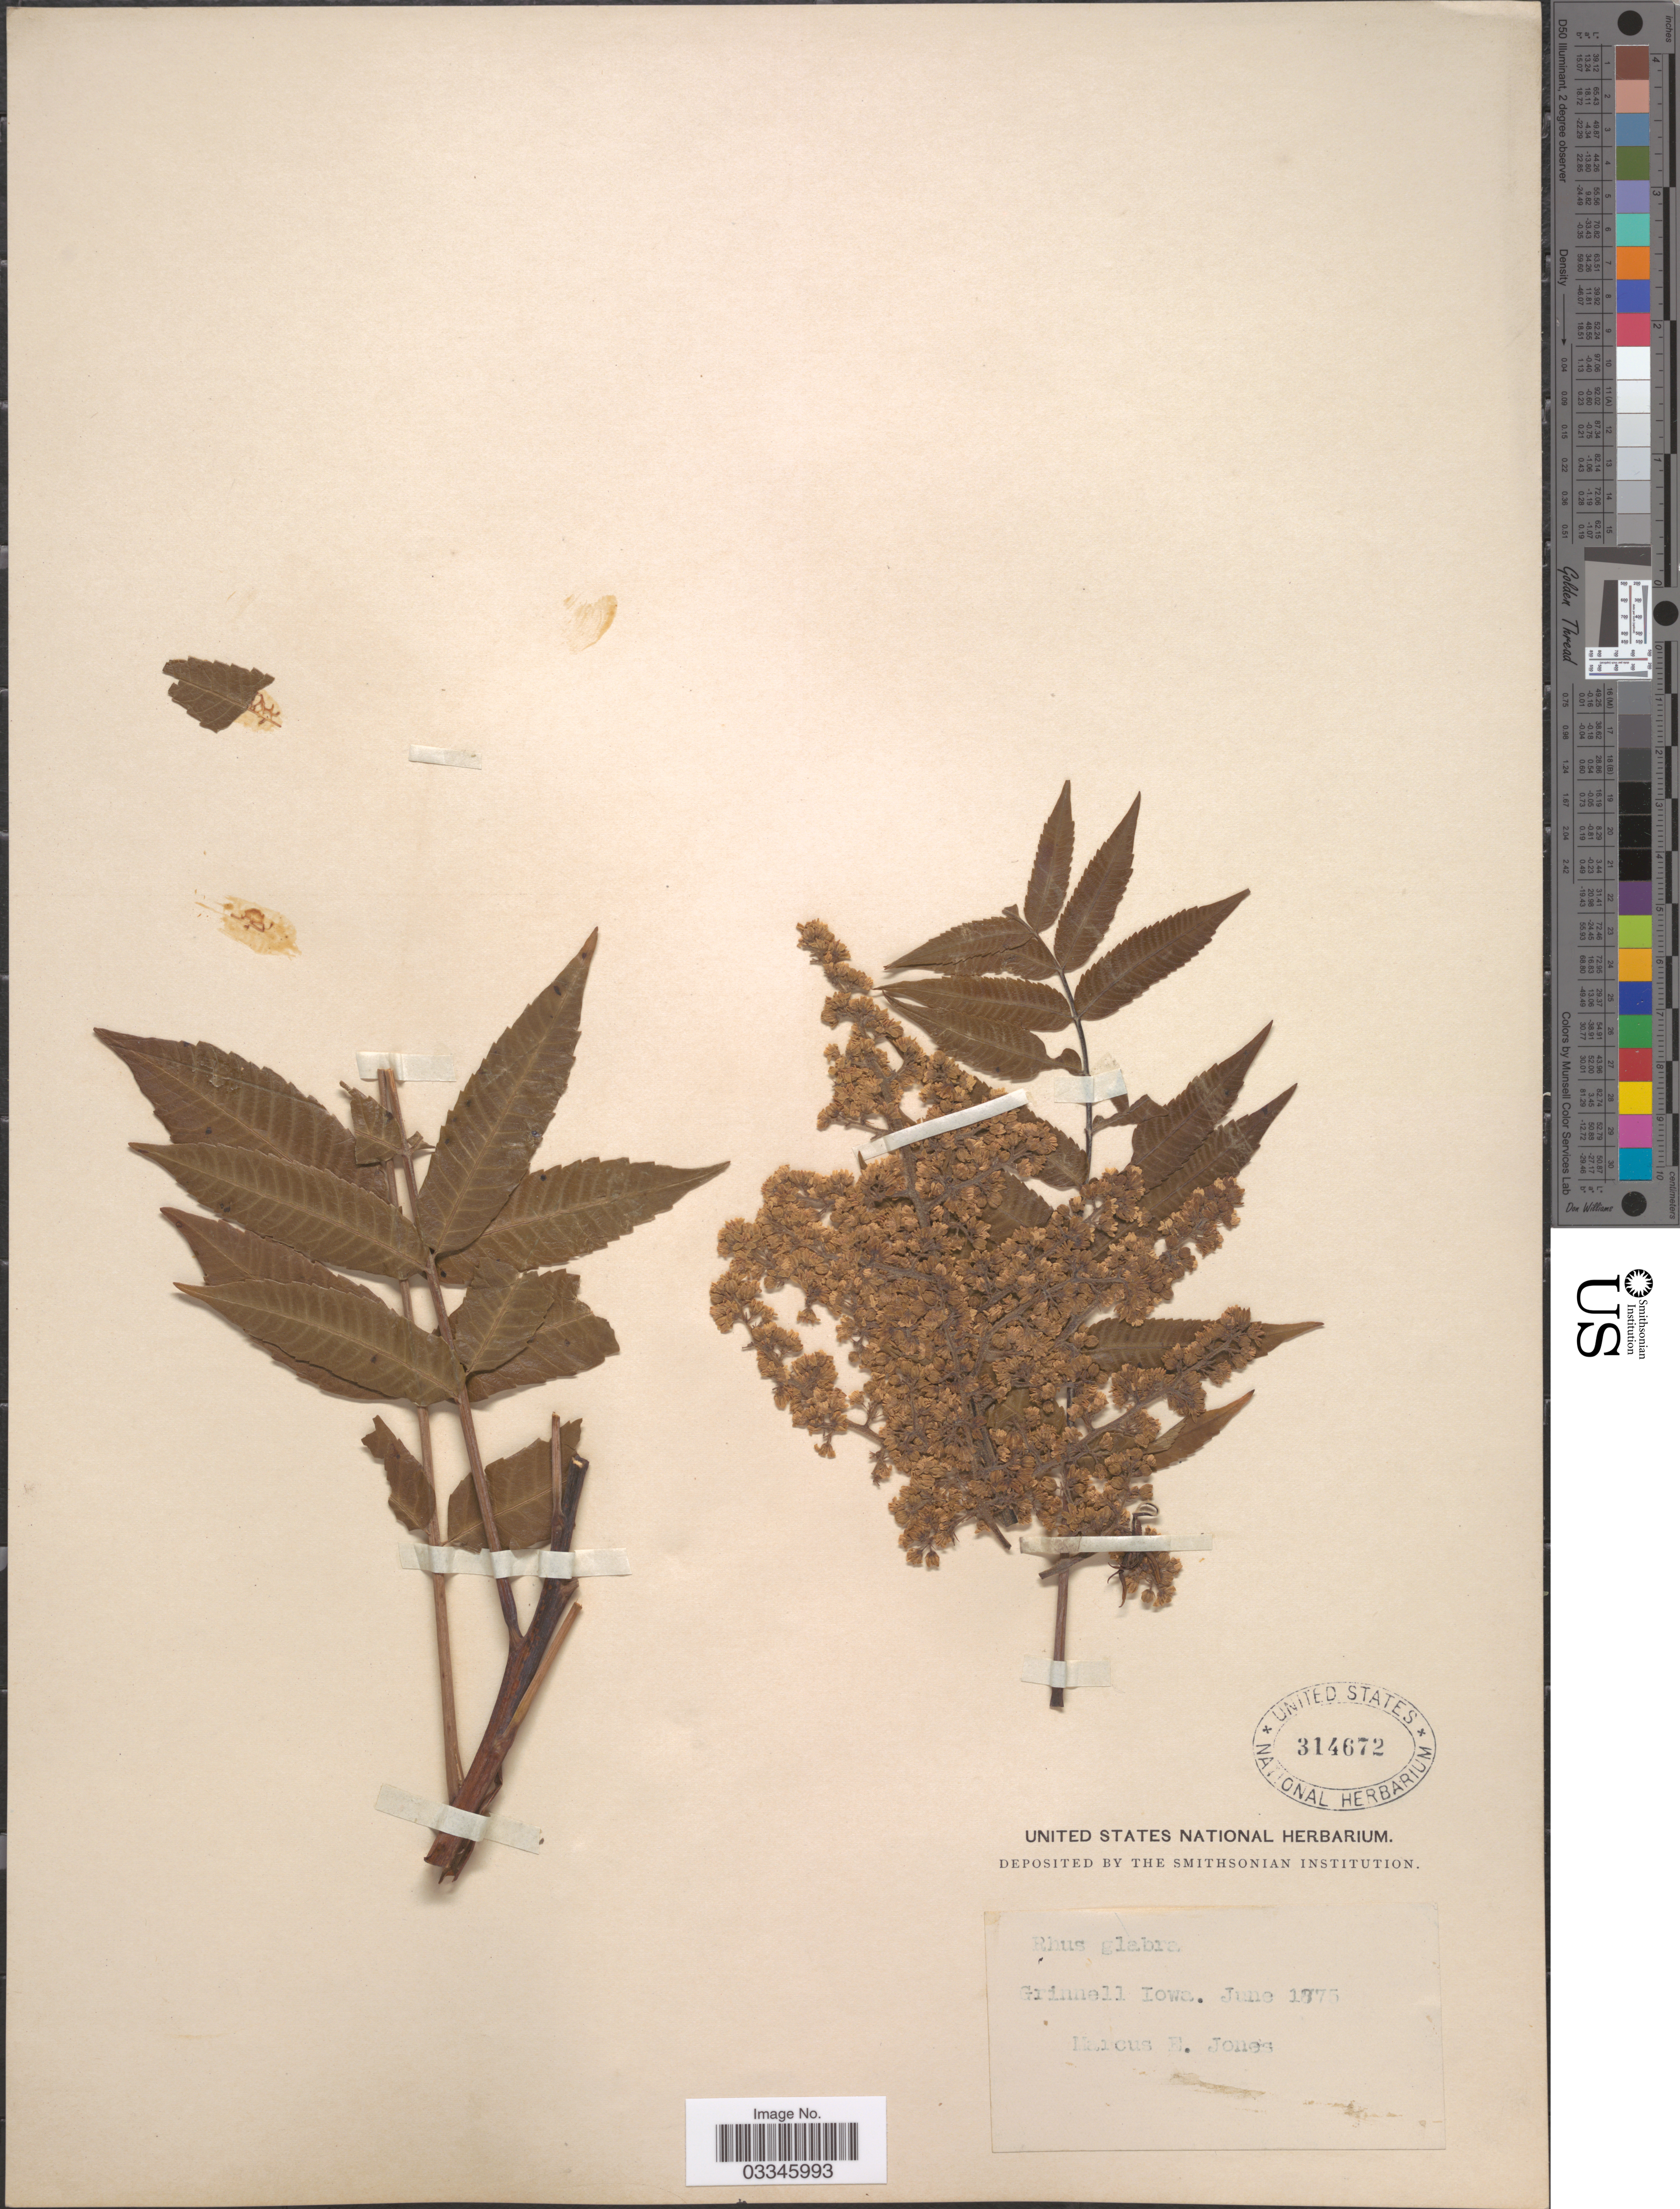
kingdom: Plantae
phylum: Tracheophyta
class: Magnoliopsida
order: Sapindales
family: Anacardiaceae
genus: Rhus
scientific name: Rhus glabra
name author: L.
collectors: M. E. Jones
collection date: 1875-06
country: United States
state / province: Iowa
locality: Grinnell.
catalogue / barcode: US 314672